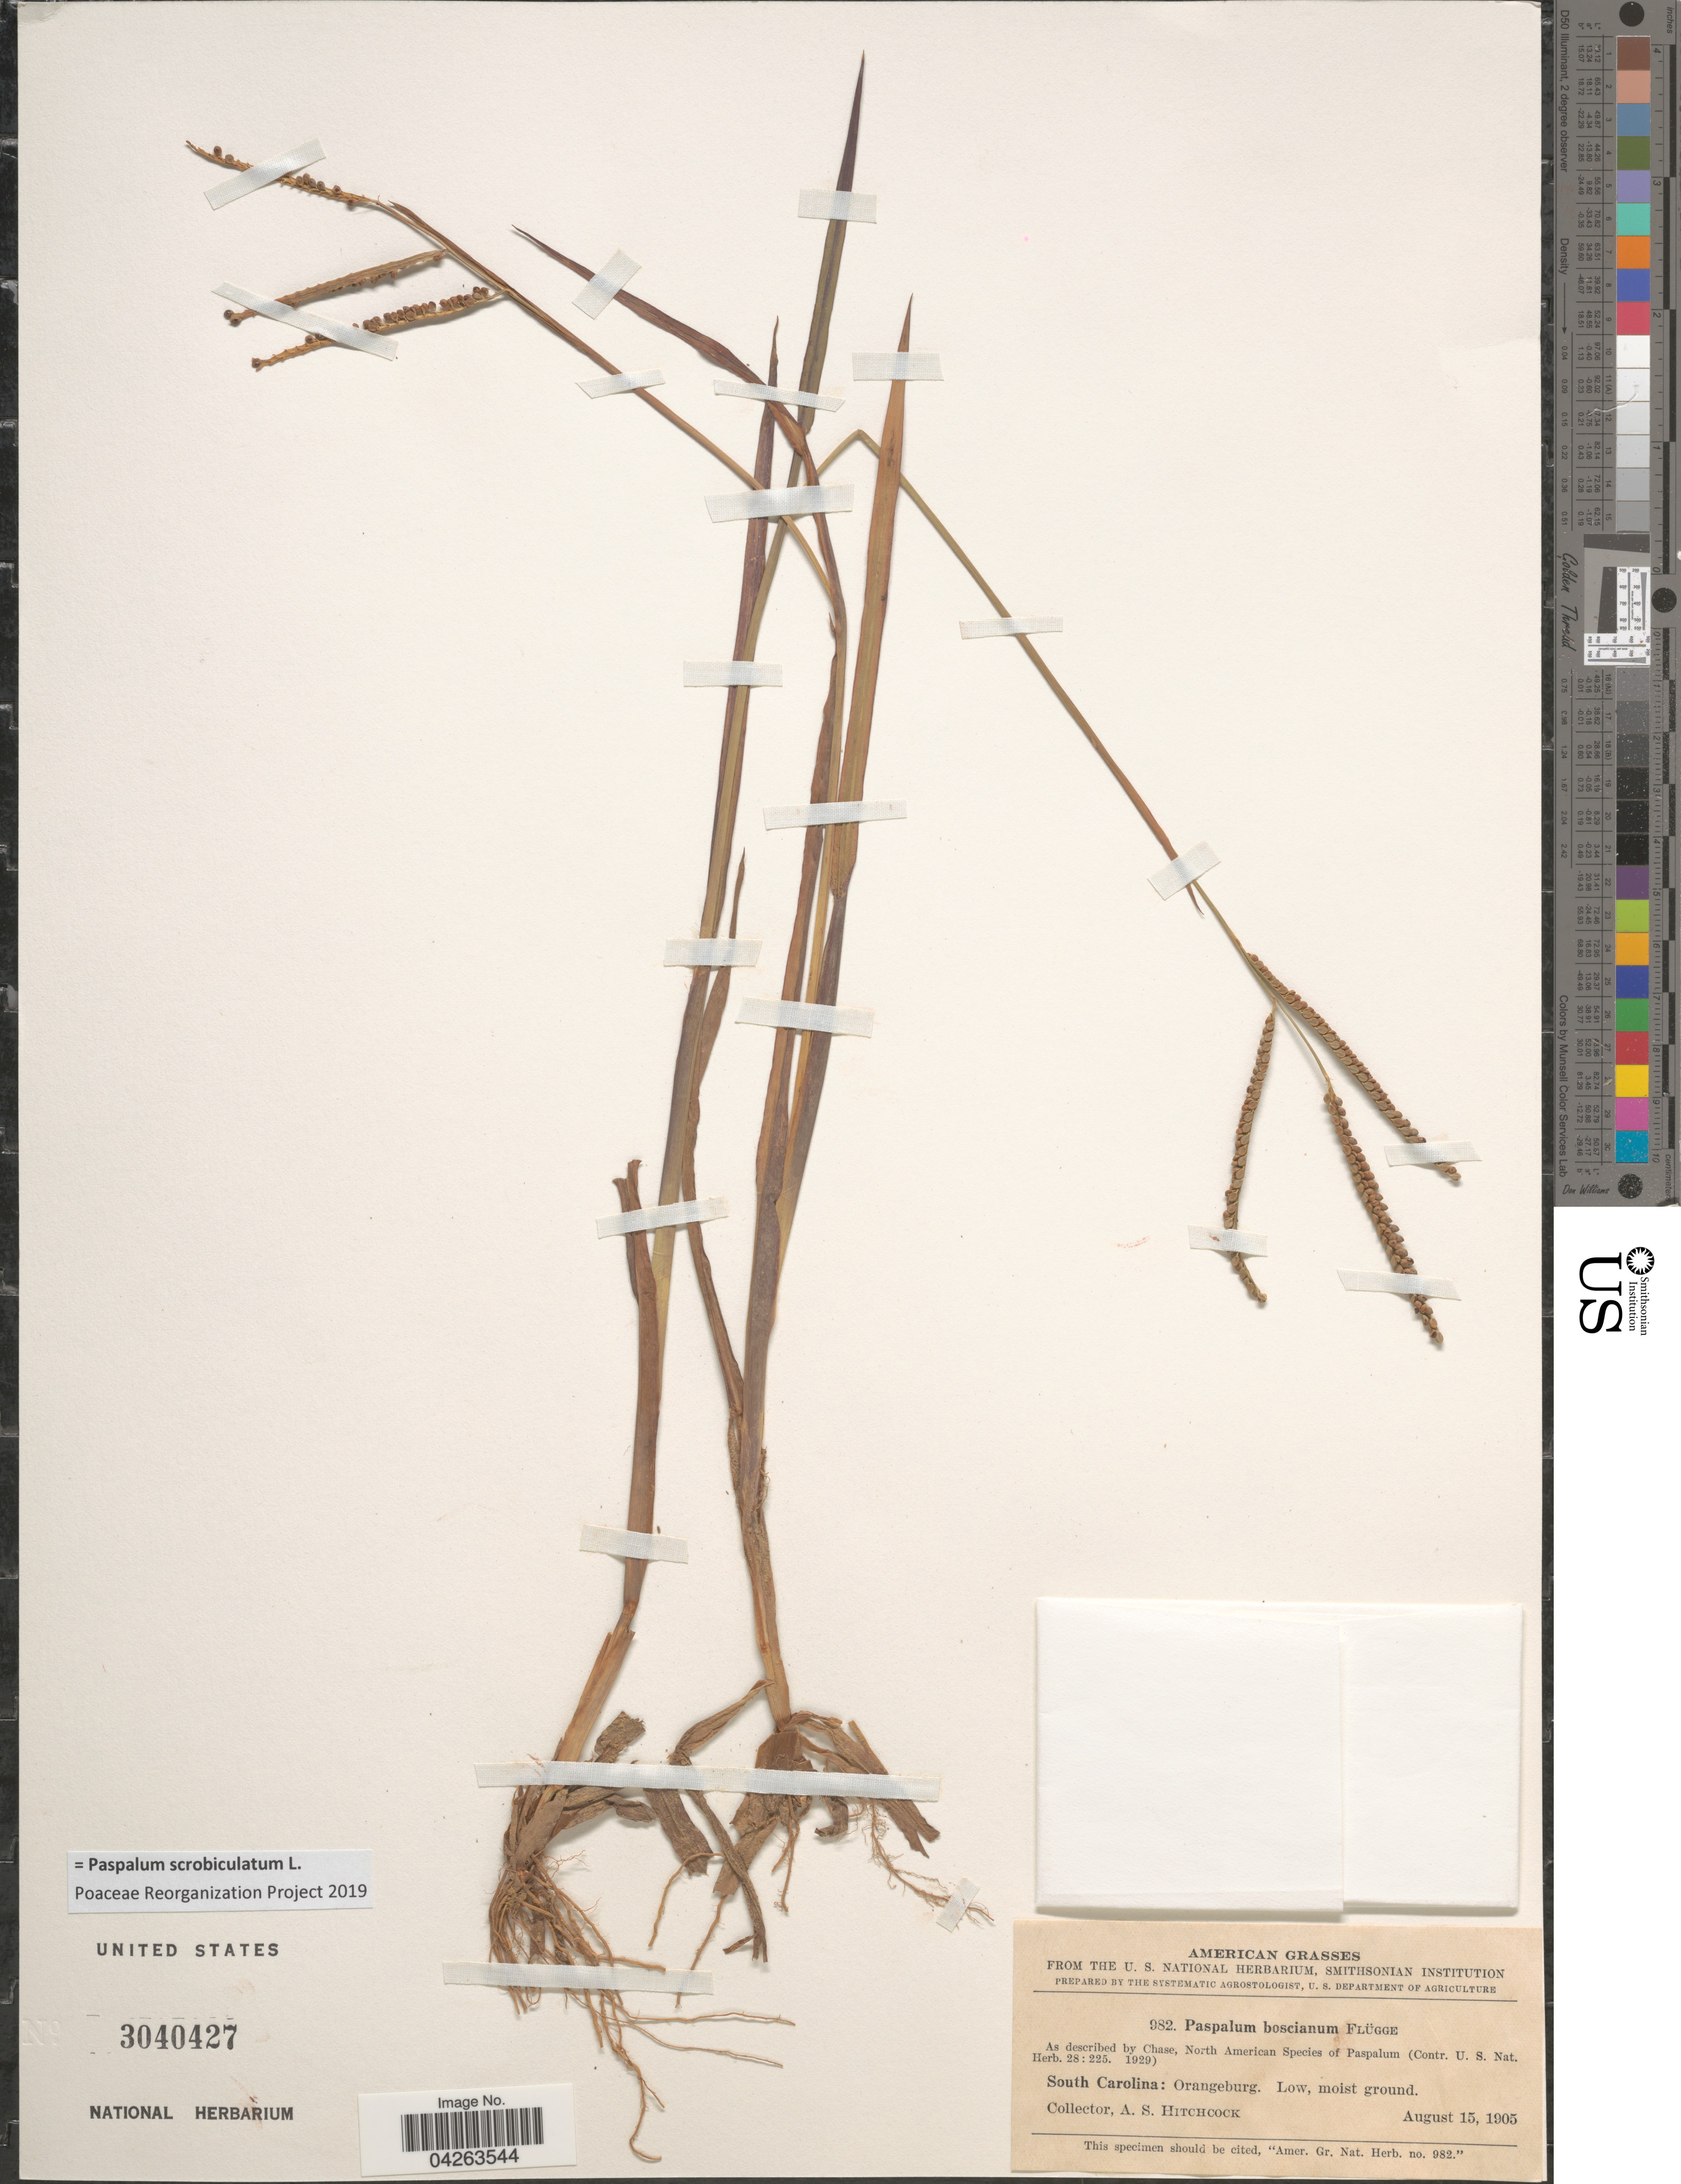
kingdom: Plantae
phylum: Tracheophyta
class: Liliopsida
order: Poales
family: Poaceae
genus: Paspalum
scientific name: Paspalum scrobiculatum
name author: L.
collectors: A. S. Hitchcock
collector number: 982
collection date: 1905-08-15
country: United States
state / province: South Carolina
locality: Orangeburg.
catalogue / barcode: US 3040427